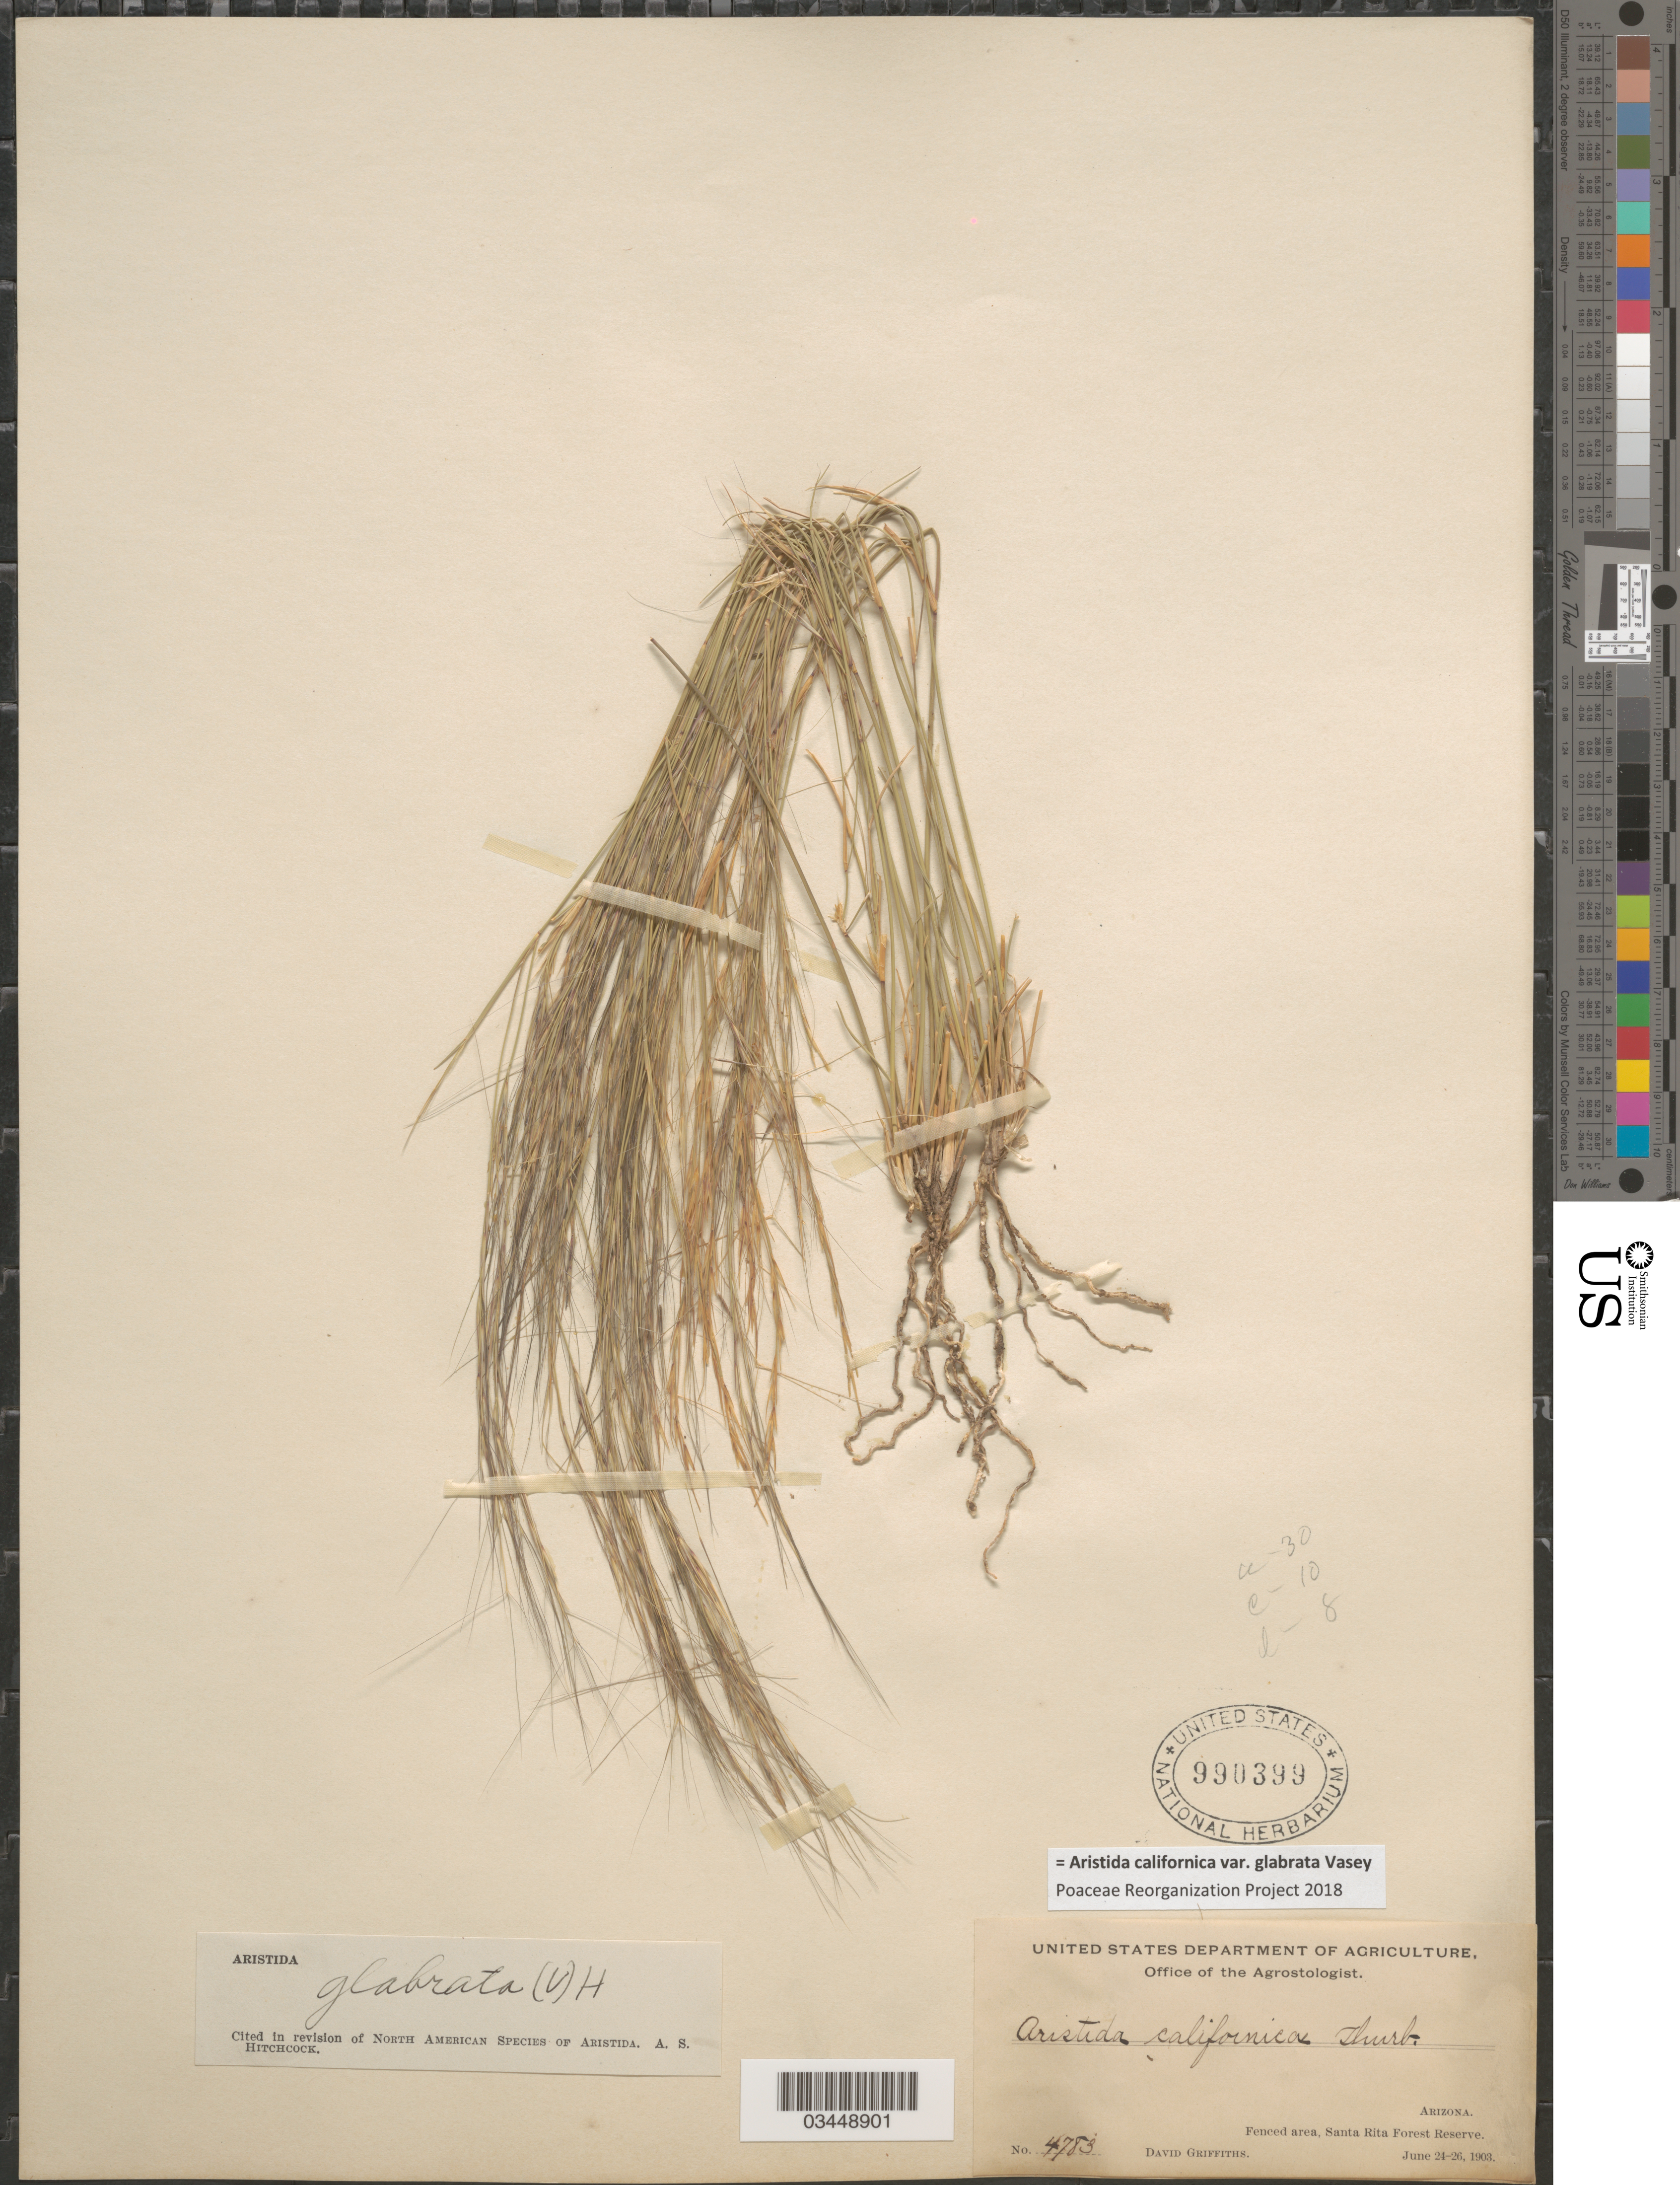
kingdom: Plantae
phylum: Tracheophyta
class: Liliopsida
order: Poales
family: Poaceae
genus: Aristida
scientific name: Aristida californica var. glabrata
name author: Vasey in Brandegee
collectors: D. Griffiths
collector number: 4783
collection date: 1903-06-24/1903-06-26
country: United States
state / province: Arizona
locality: Fenced area, Santa Rita Forest Reserve.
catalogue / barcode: US 990399